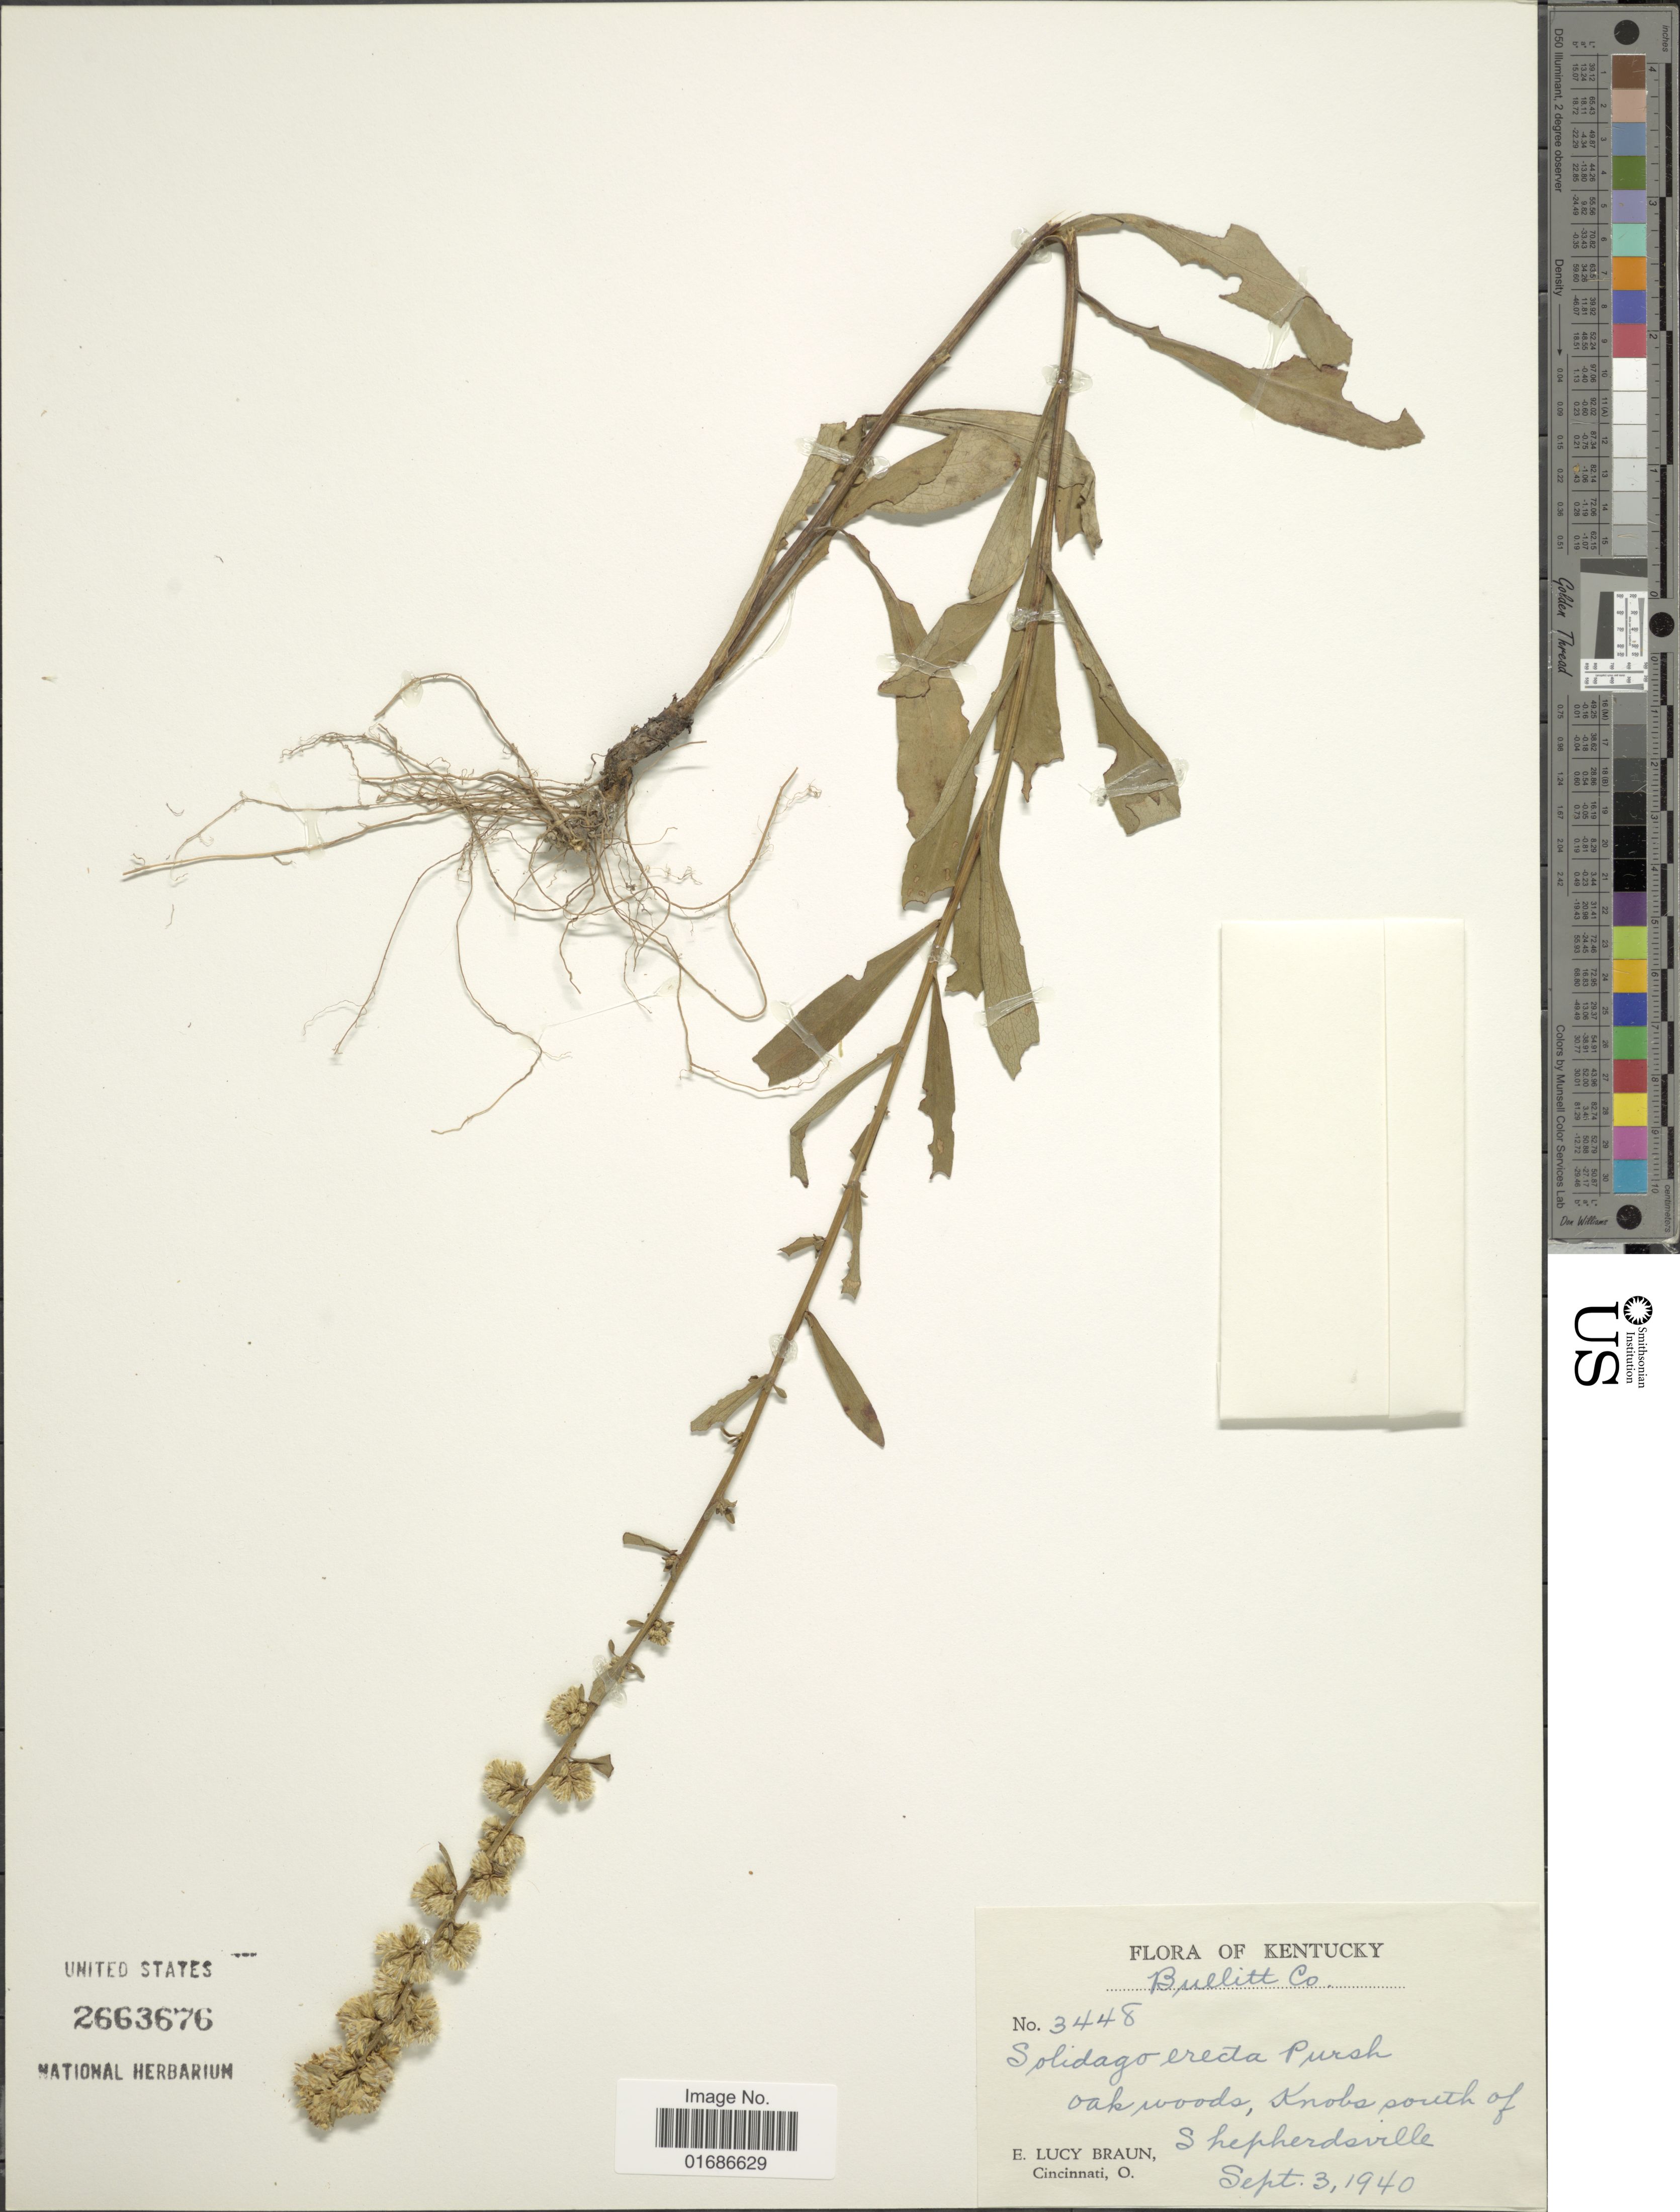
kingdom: Plantae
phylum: Tracheophyta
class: Magnoliopsida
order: Asterales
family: Asteraceae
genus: Solidago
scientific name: Solidago erecta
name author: Pursh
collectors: E. L. Braun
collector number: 3448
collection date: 1940-09-03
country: United States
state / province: Kentucky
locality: Bullitt Co, Oak wodds, Knoba south of Sheperdsville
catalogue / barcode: US 2663676